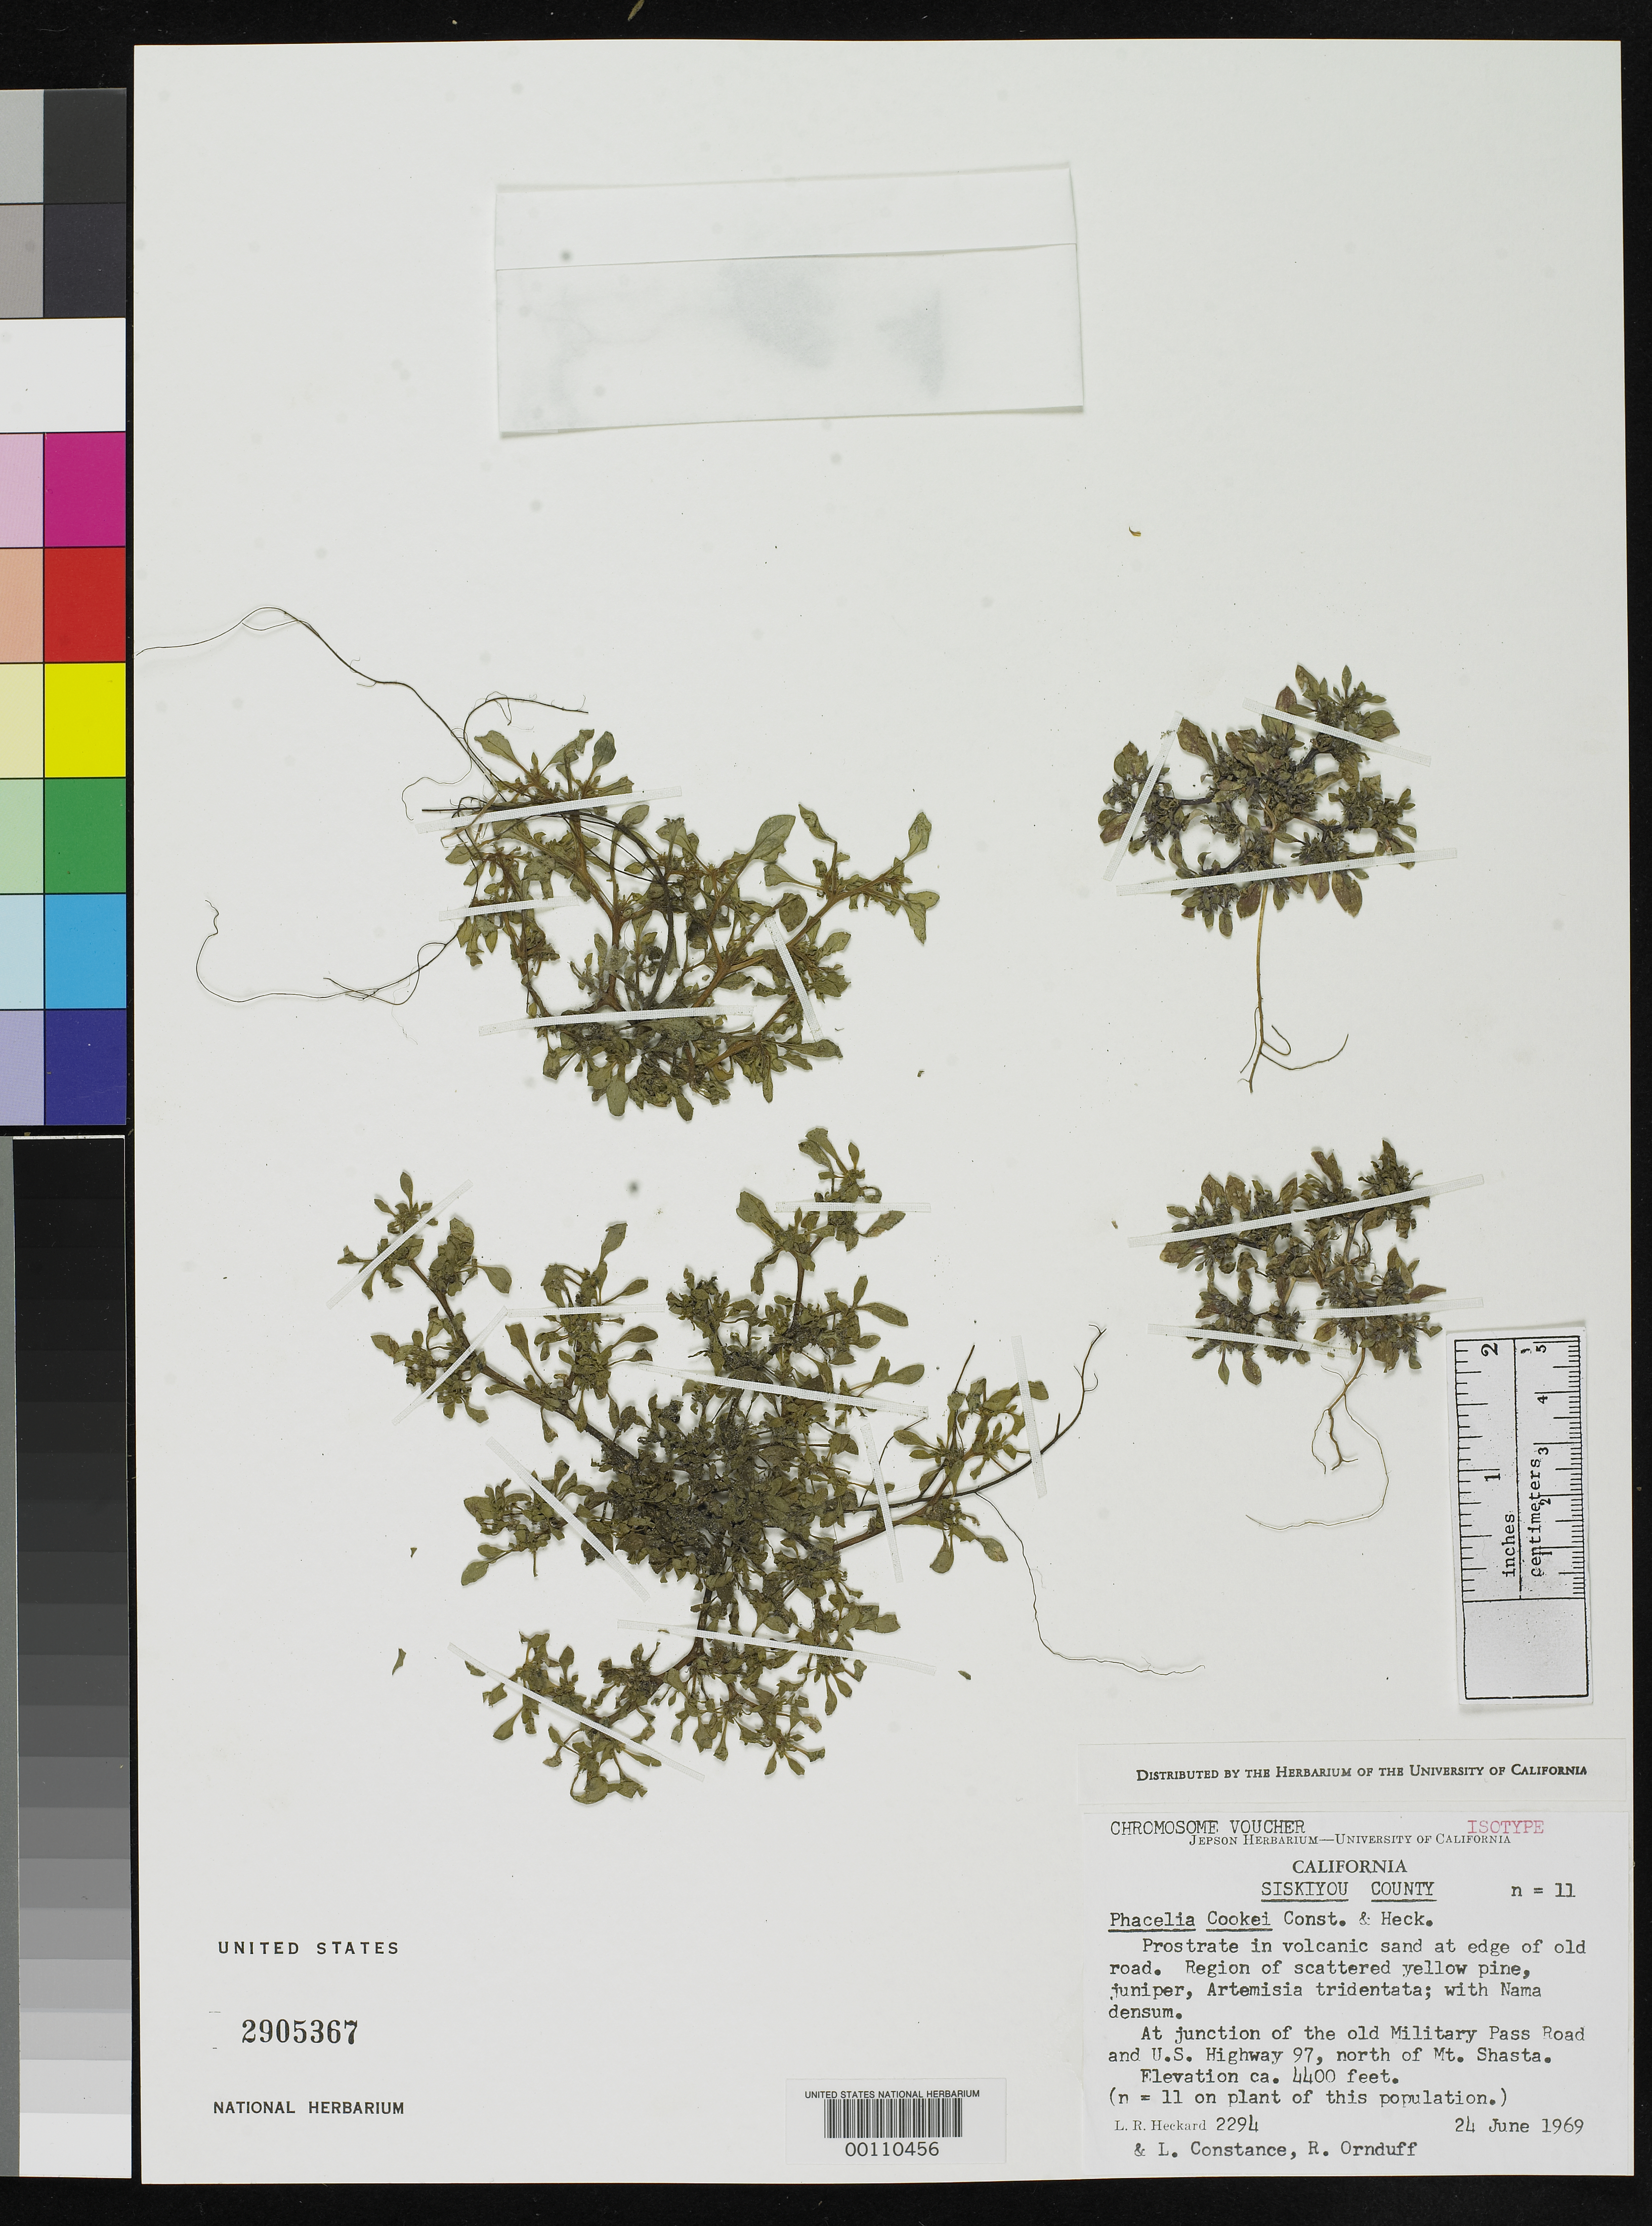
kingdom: Plantae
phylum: Tracheophyta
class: Magnoliopsida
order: Boraginales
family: Hydrophyllaceae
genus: Phacelia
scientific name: Phacelia cookei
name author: Constance & Heckard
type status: Isotype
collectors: L. R. Heckard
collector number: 2294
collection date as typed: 24 Jun 1969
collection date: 1969-06-24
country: United States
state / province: California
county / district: Siskiyou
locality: North of Mt. Shasta.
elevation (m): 1341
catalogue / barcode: US 2905367